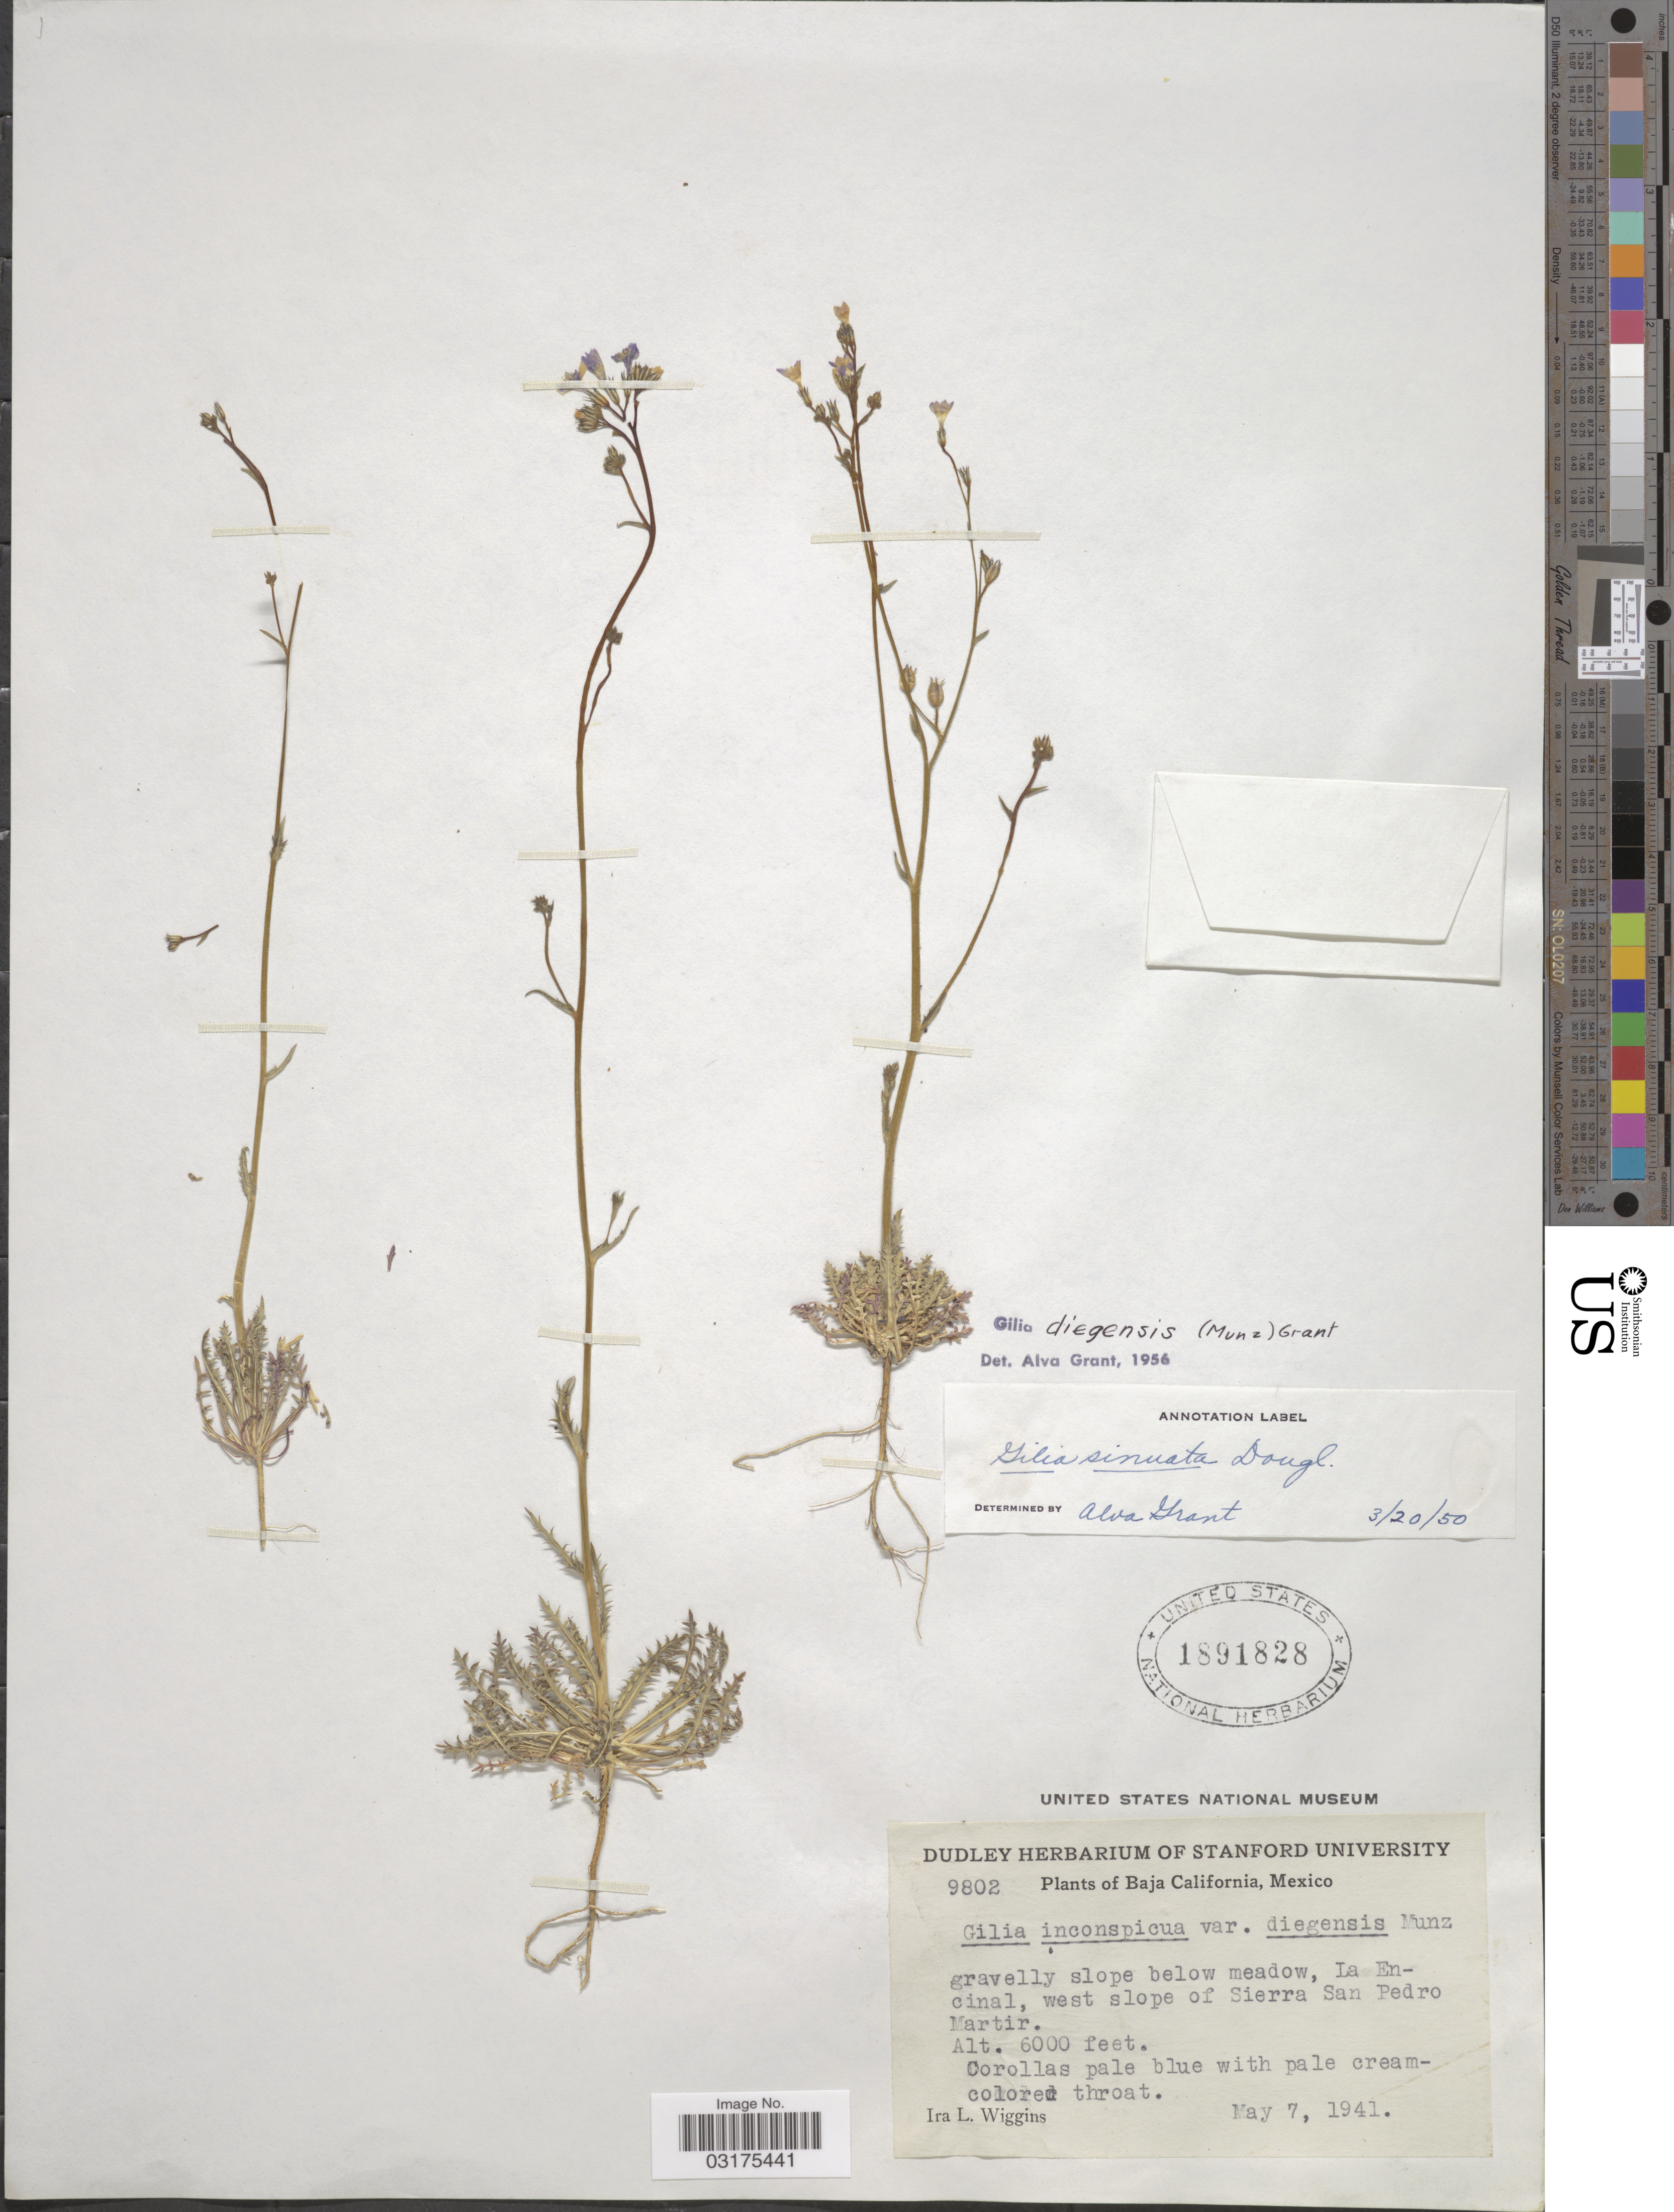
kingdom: Plantae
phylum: Tracheophyta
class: Magnoliopsida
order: Ericales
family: Polemoniaceae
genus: Gilia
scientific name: Gilia diegensis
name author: (Munz) A.D. Grant & V.E. Grant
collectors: I. L. Wiggins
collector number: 9802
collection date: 1941-05-07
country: Mexico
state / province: Baja California Norte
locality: Gravelly slope below meadow, La Encinal, west slope of Sierra San Pedro Martir.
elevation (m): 1829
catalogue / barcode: US 1891828